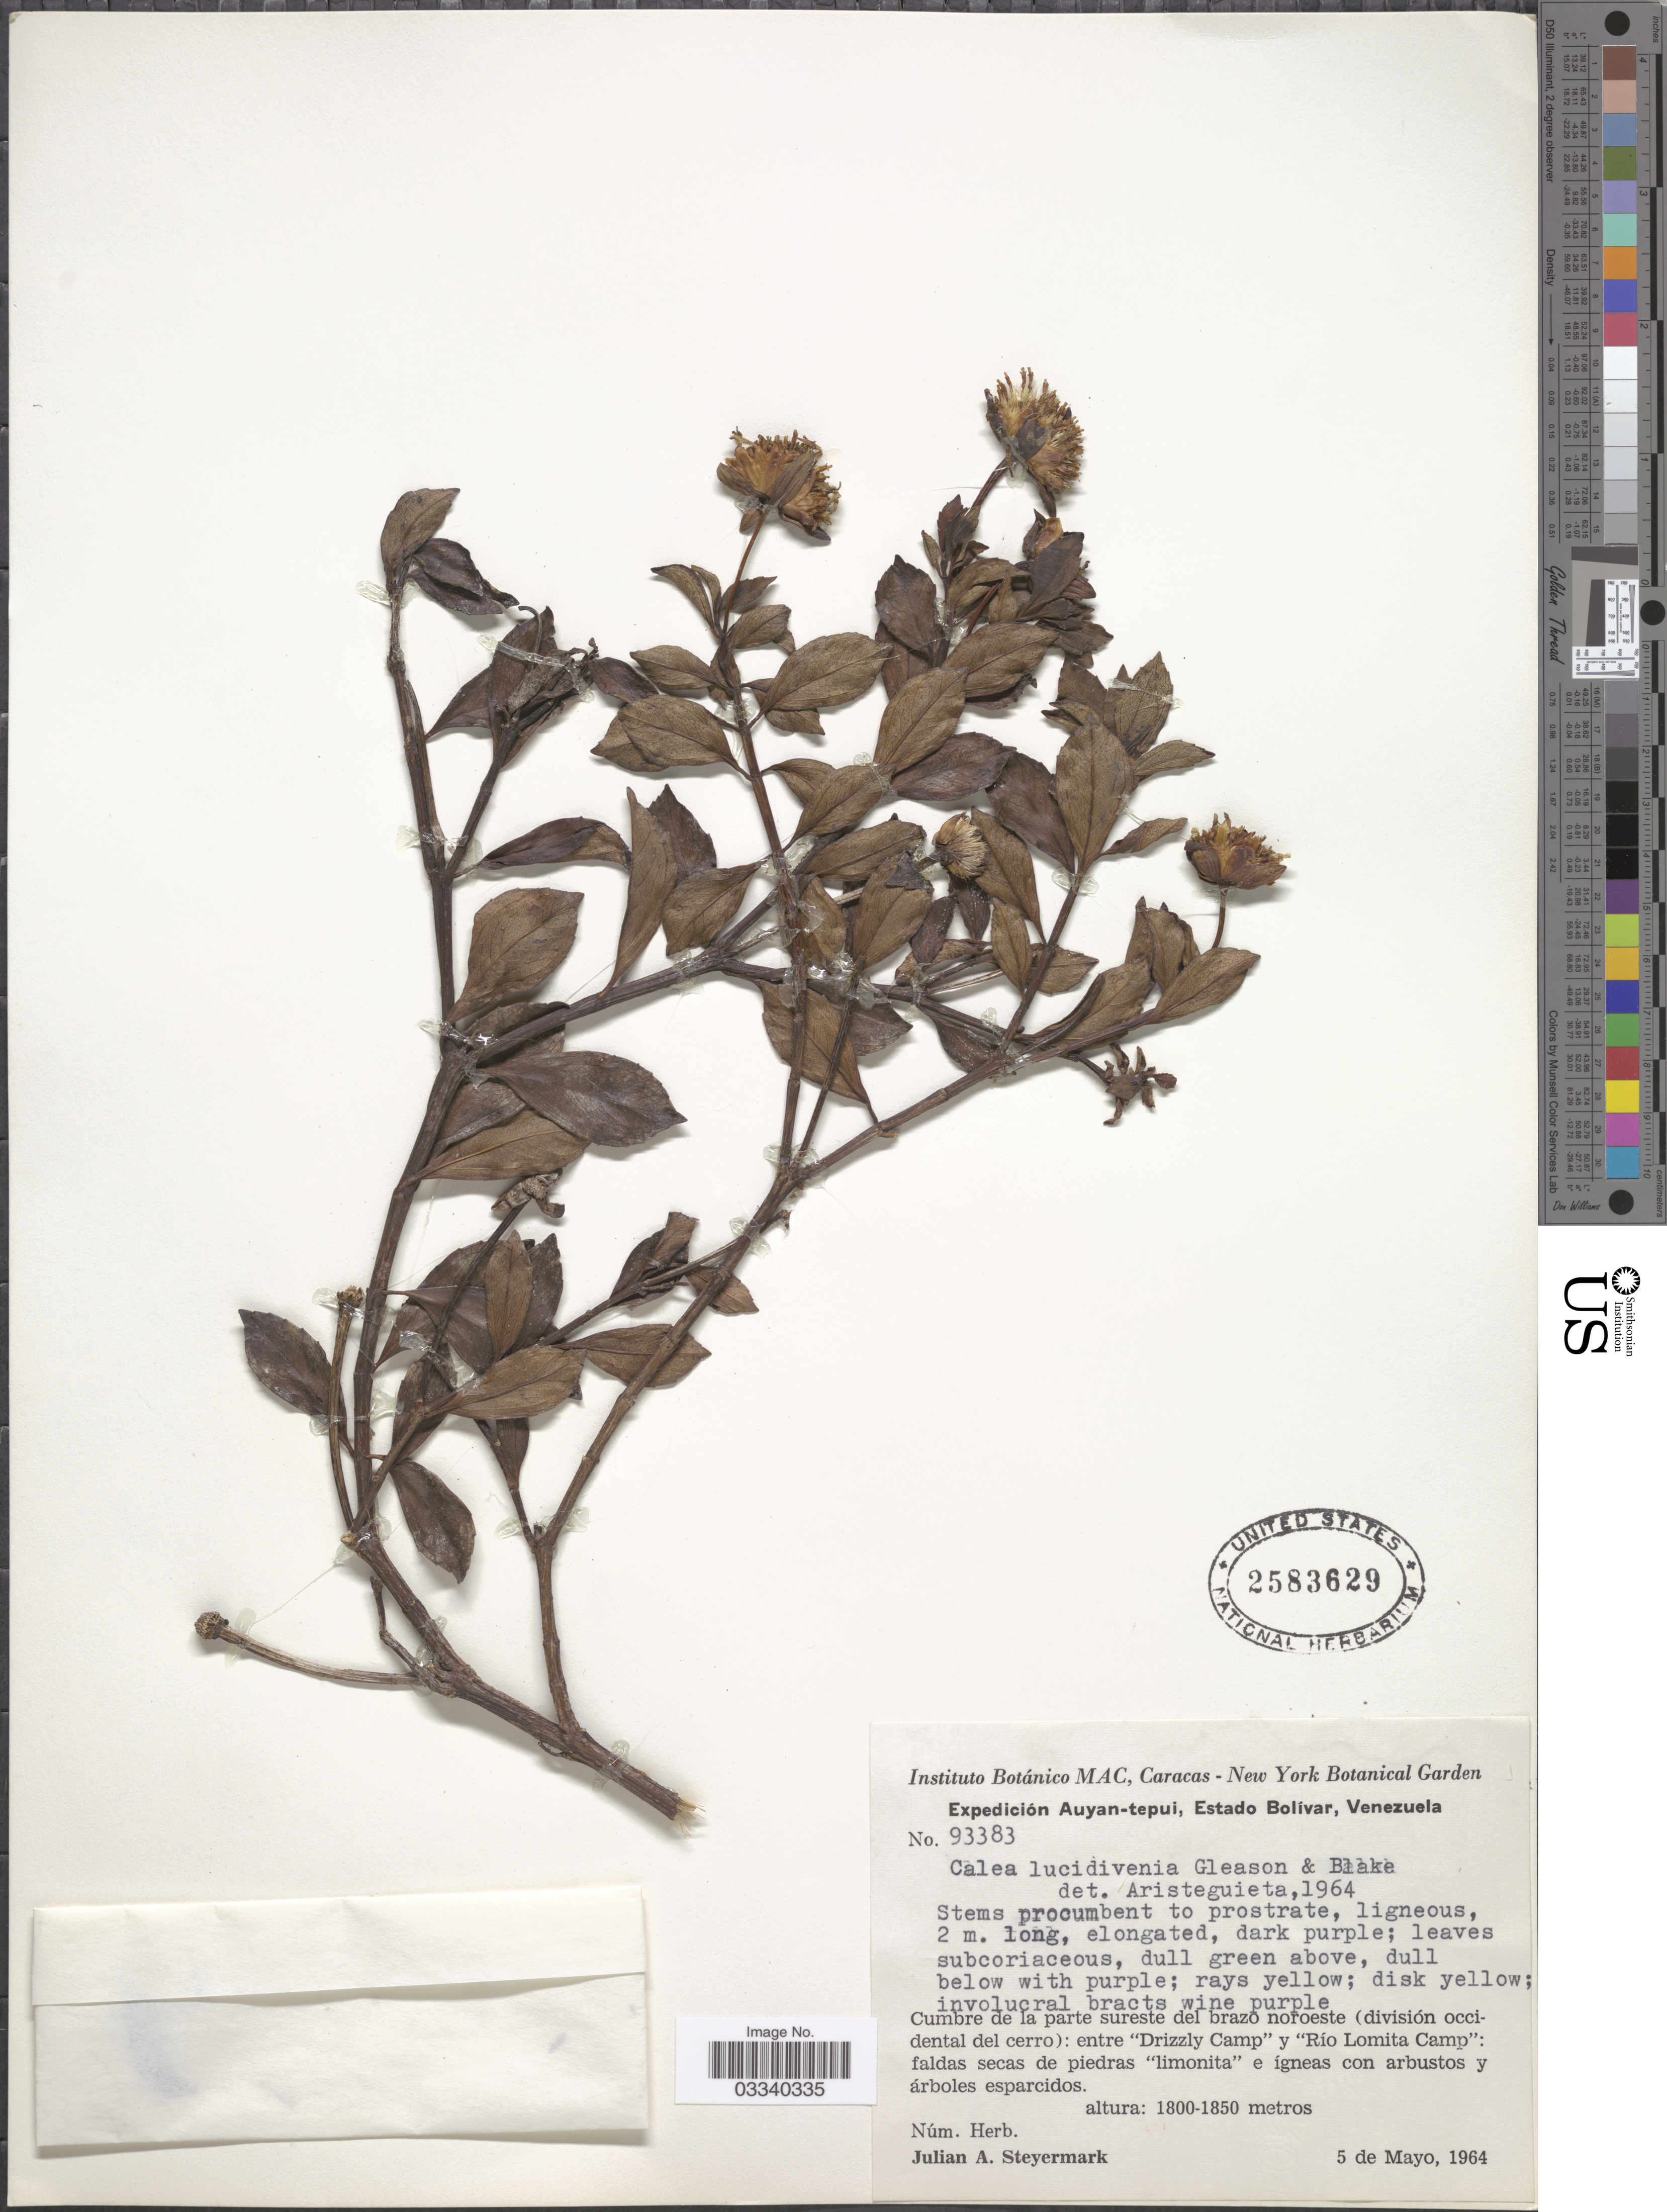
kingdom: Plantae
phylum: Tracheophyta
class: Magnoliopsida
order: Asterales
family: Asteraceae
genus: Calea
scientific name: Calea lucidivenia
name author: Gleason & S.F. Blake in Gleason & Killip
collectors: J. Steyermark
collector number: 93383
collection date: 1964-05-05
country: Venezuela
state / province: Bolivar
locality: Auyan-tepui. Cumbre de la parte sureste del brazo noroeste (división occidental del cerro): entre "Drizzly Camp" y "Río Lomita Camp".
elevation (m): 1800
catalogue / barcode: US 2583629